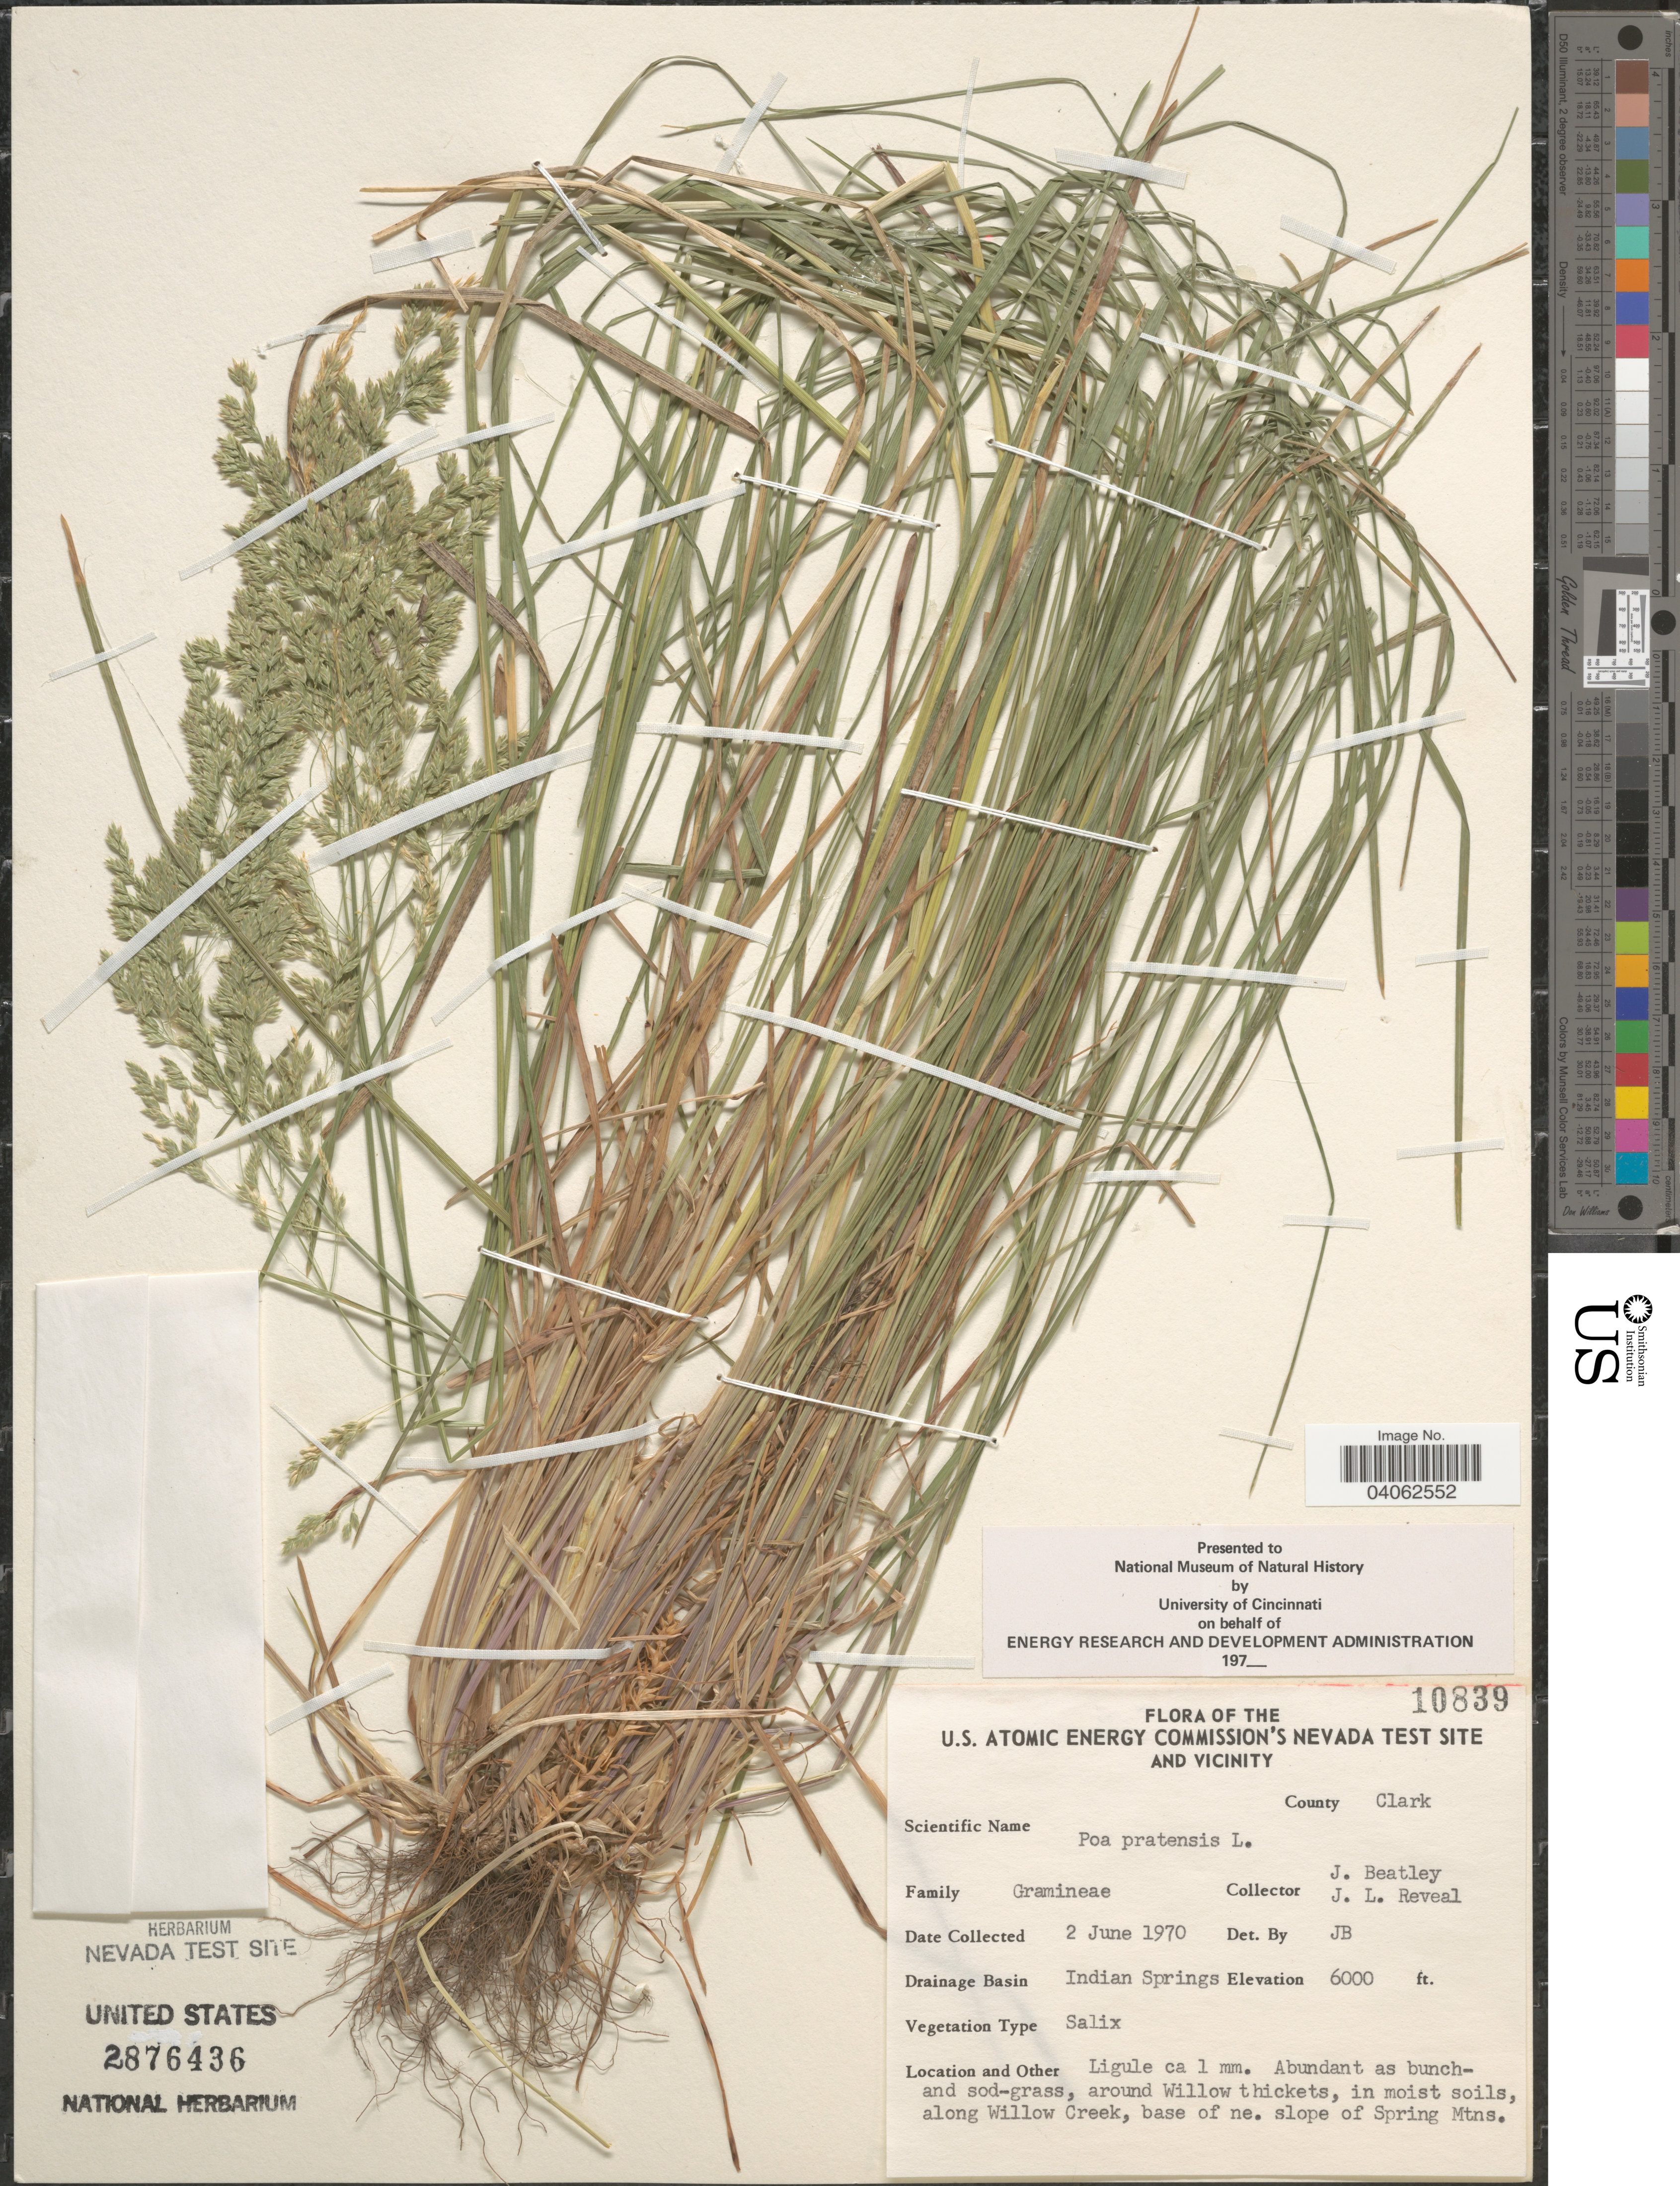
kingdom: Plantae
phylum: Tracheophyta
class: Liliopsida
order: Poales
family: Poaceae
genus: Poa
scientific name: Poa pratensis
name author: L.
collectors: J. C. Beatley & J. L. Reveal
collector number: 10839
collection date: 1970-06-02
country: United States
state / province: Nevada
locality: U.S. Atomic Energy Commission's Nevada Test Site and Vicinity. County Clark. Drainage Basin Indian Springs. Along Willow Creek, base of ne. slope of Spring Mtns.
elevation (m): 1829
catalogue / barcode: US 3876436